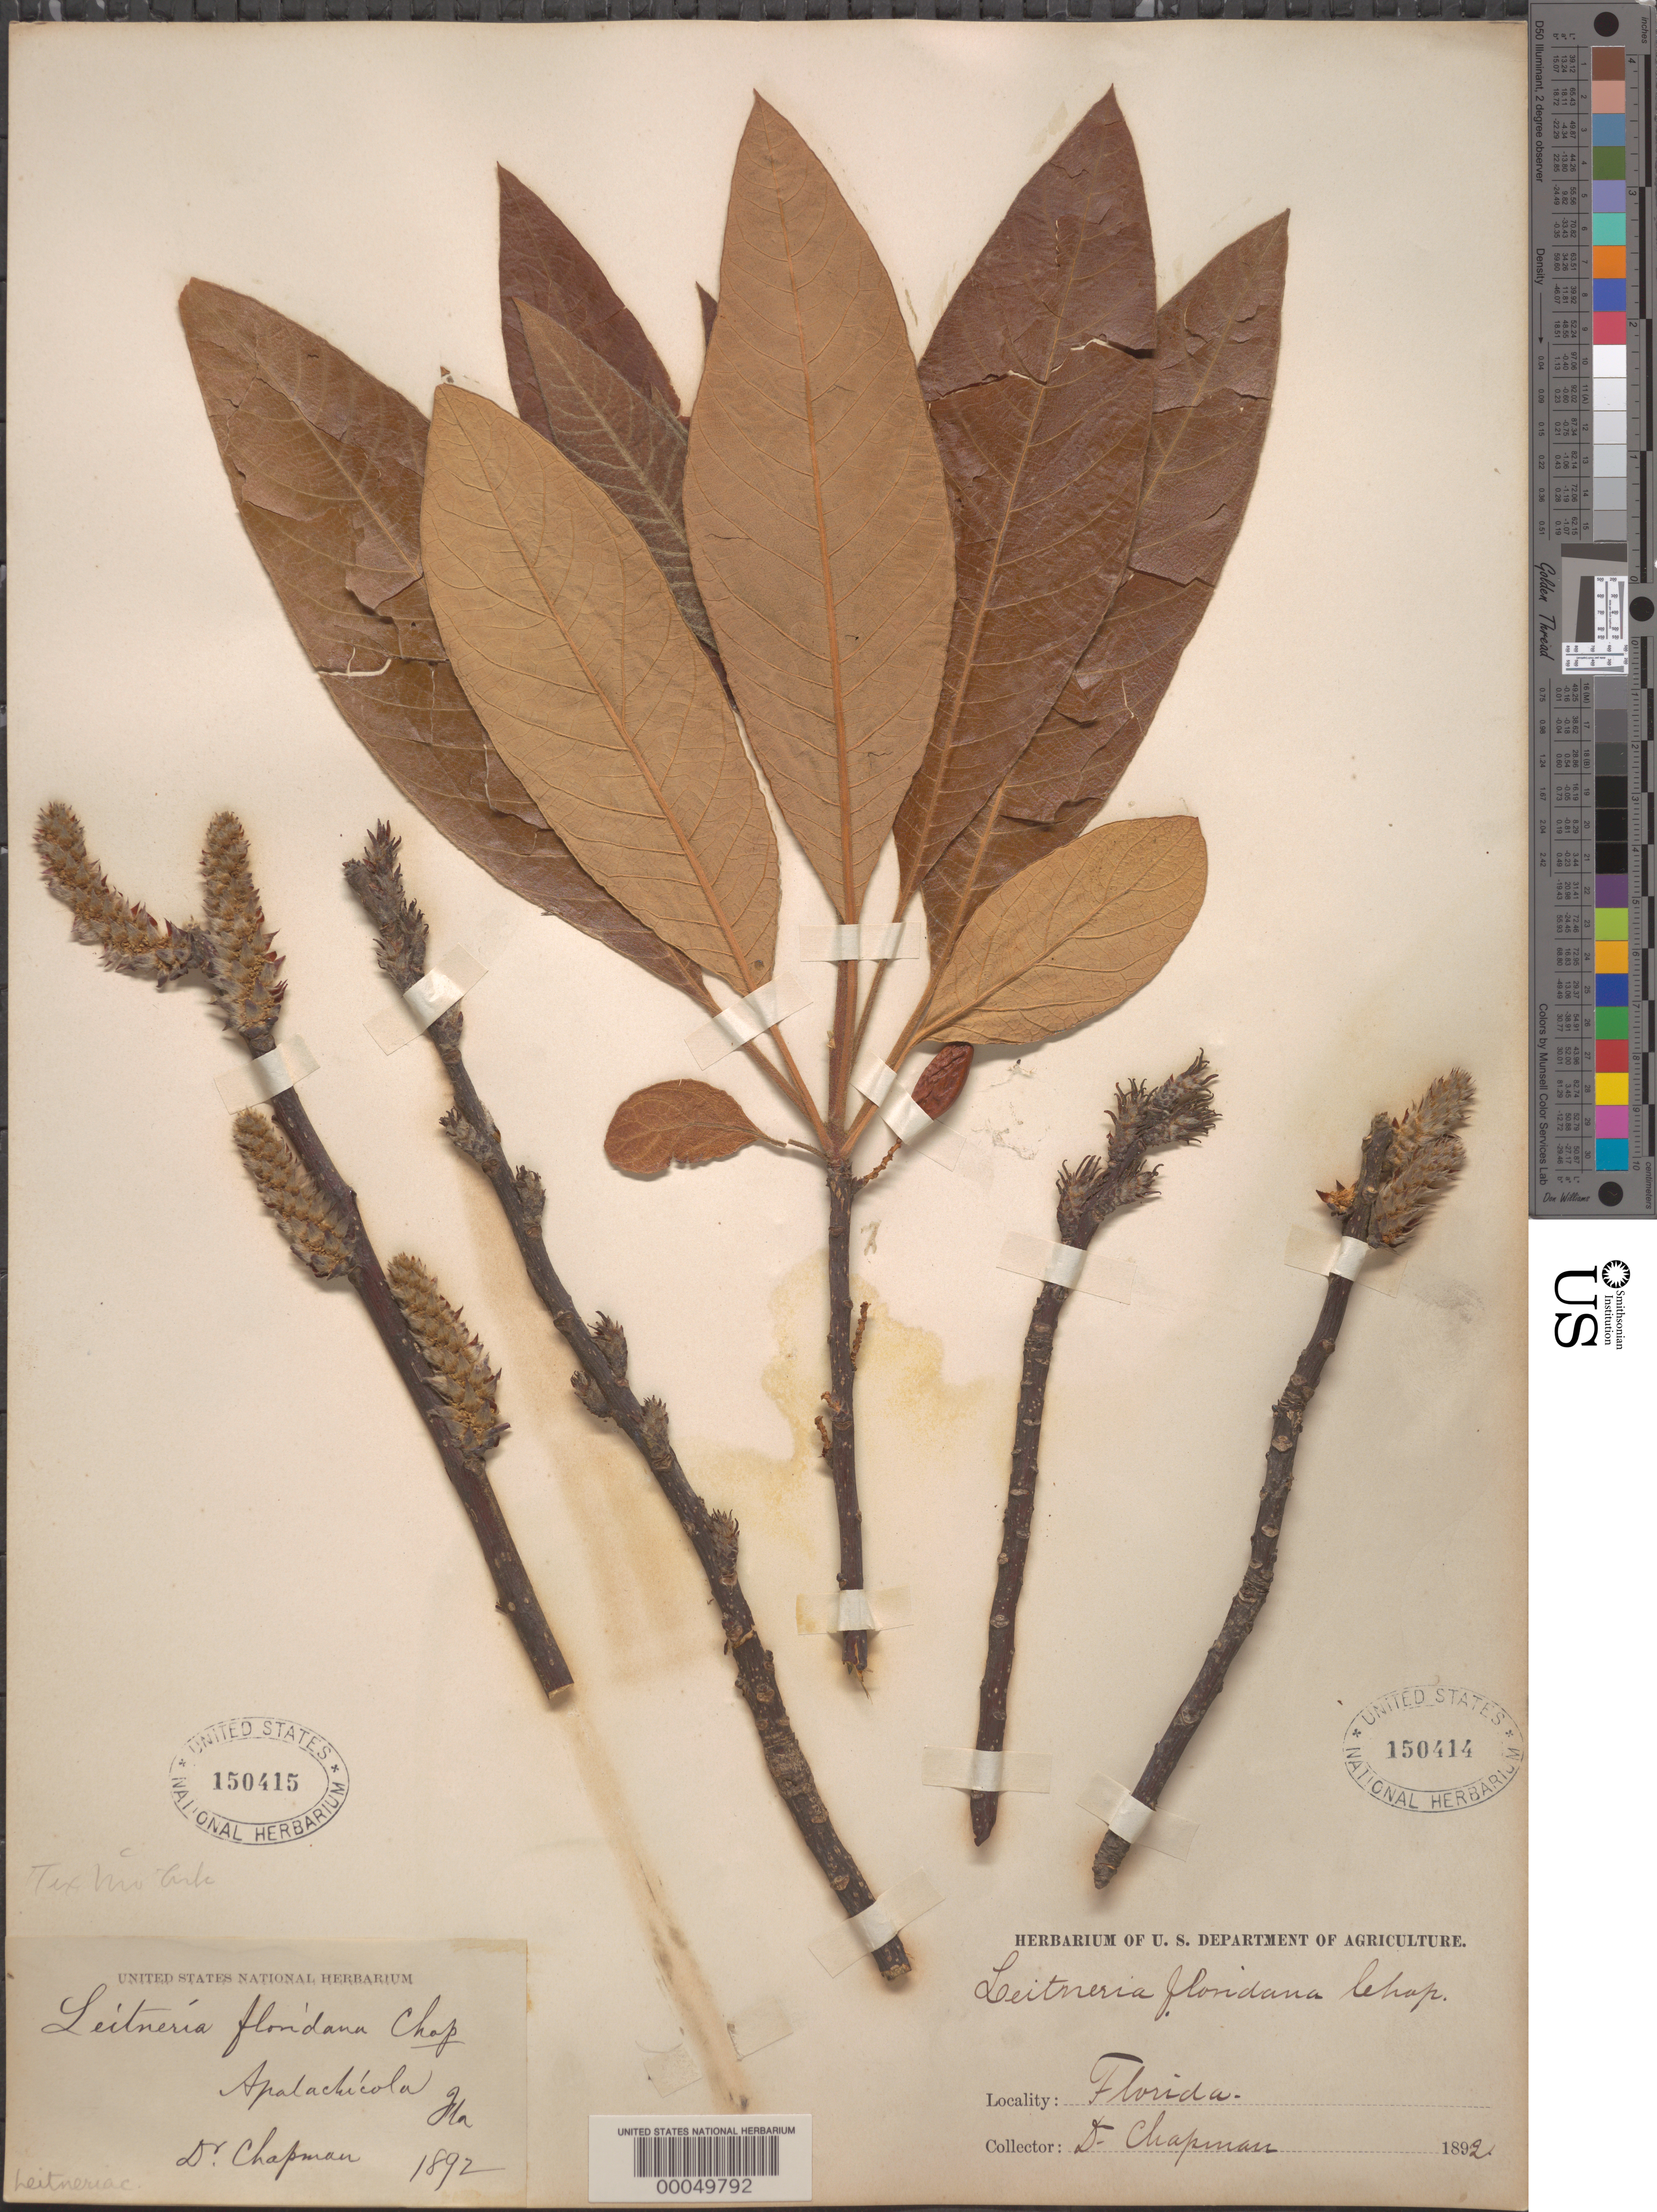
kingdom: Plantae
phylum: Tracheophyta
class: Magnoliopsida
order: Sapindales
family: Simaroubaceae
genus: Leitneria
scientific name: Leitneria floridana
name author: Chapm.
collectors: A. W. Chapman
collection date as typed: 1892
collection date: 1892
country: United States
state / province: Florida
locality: Apalachicola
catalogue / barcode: US 150415